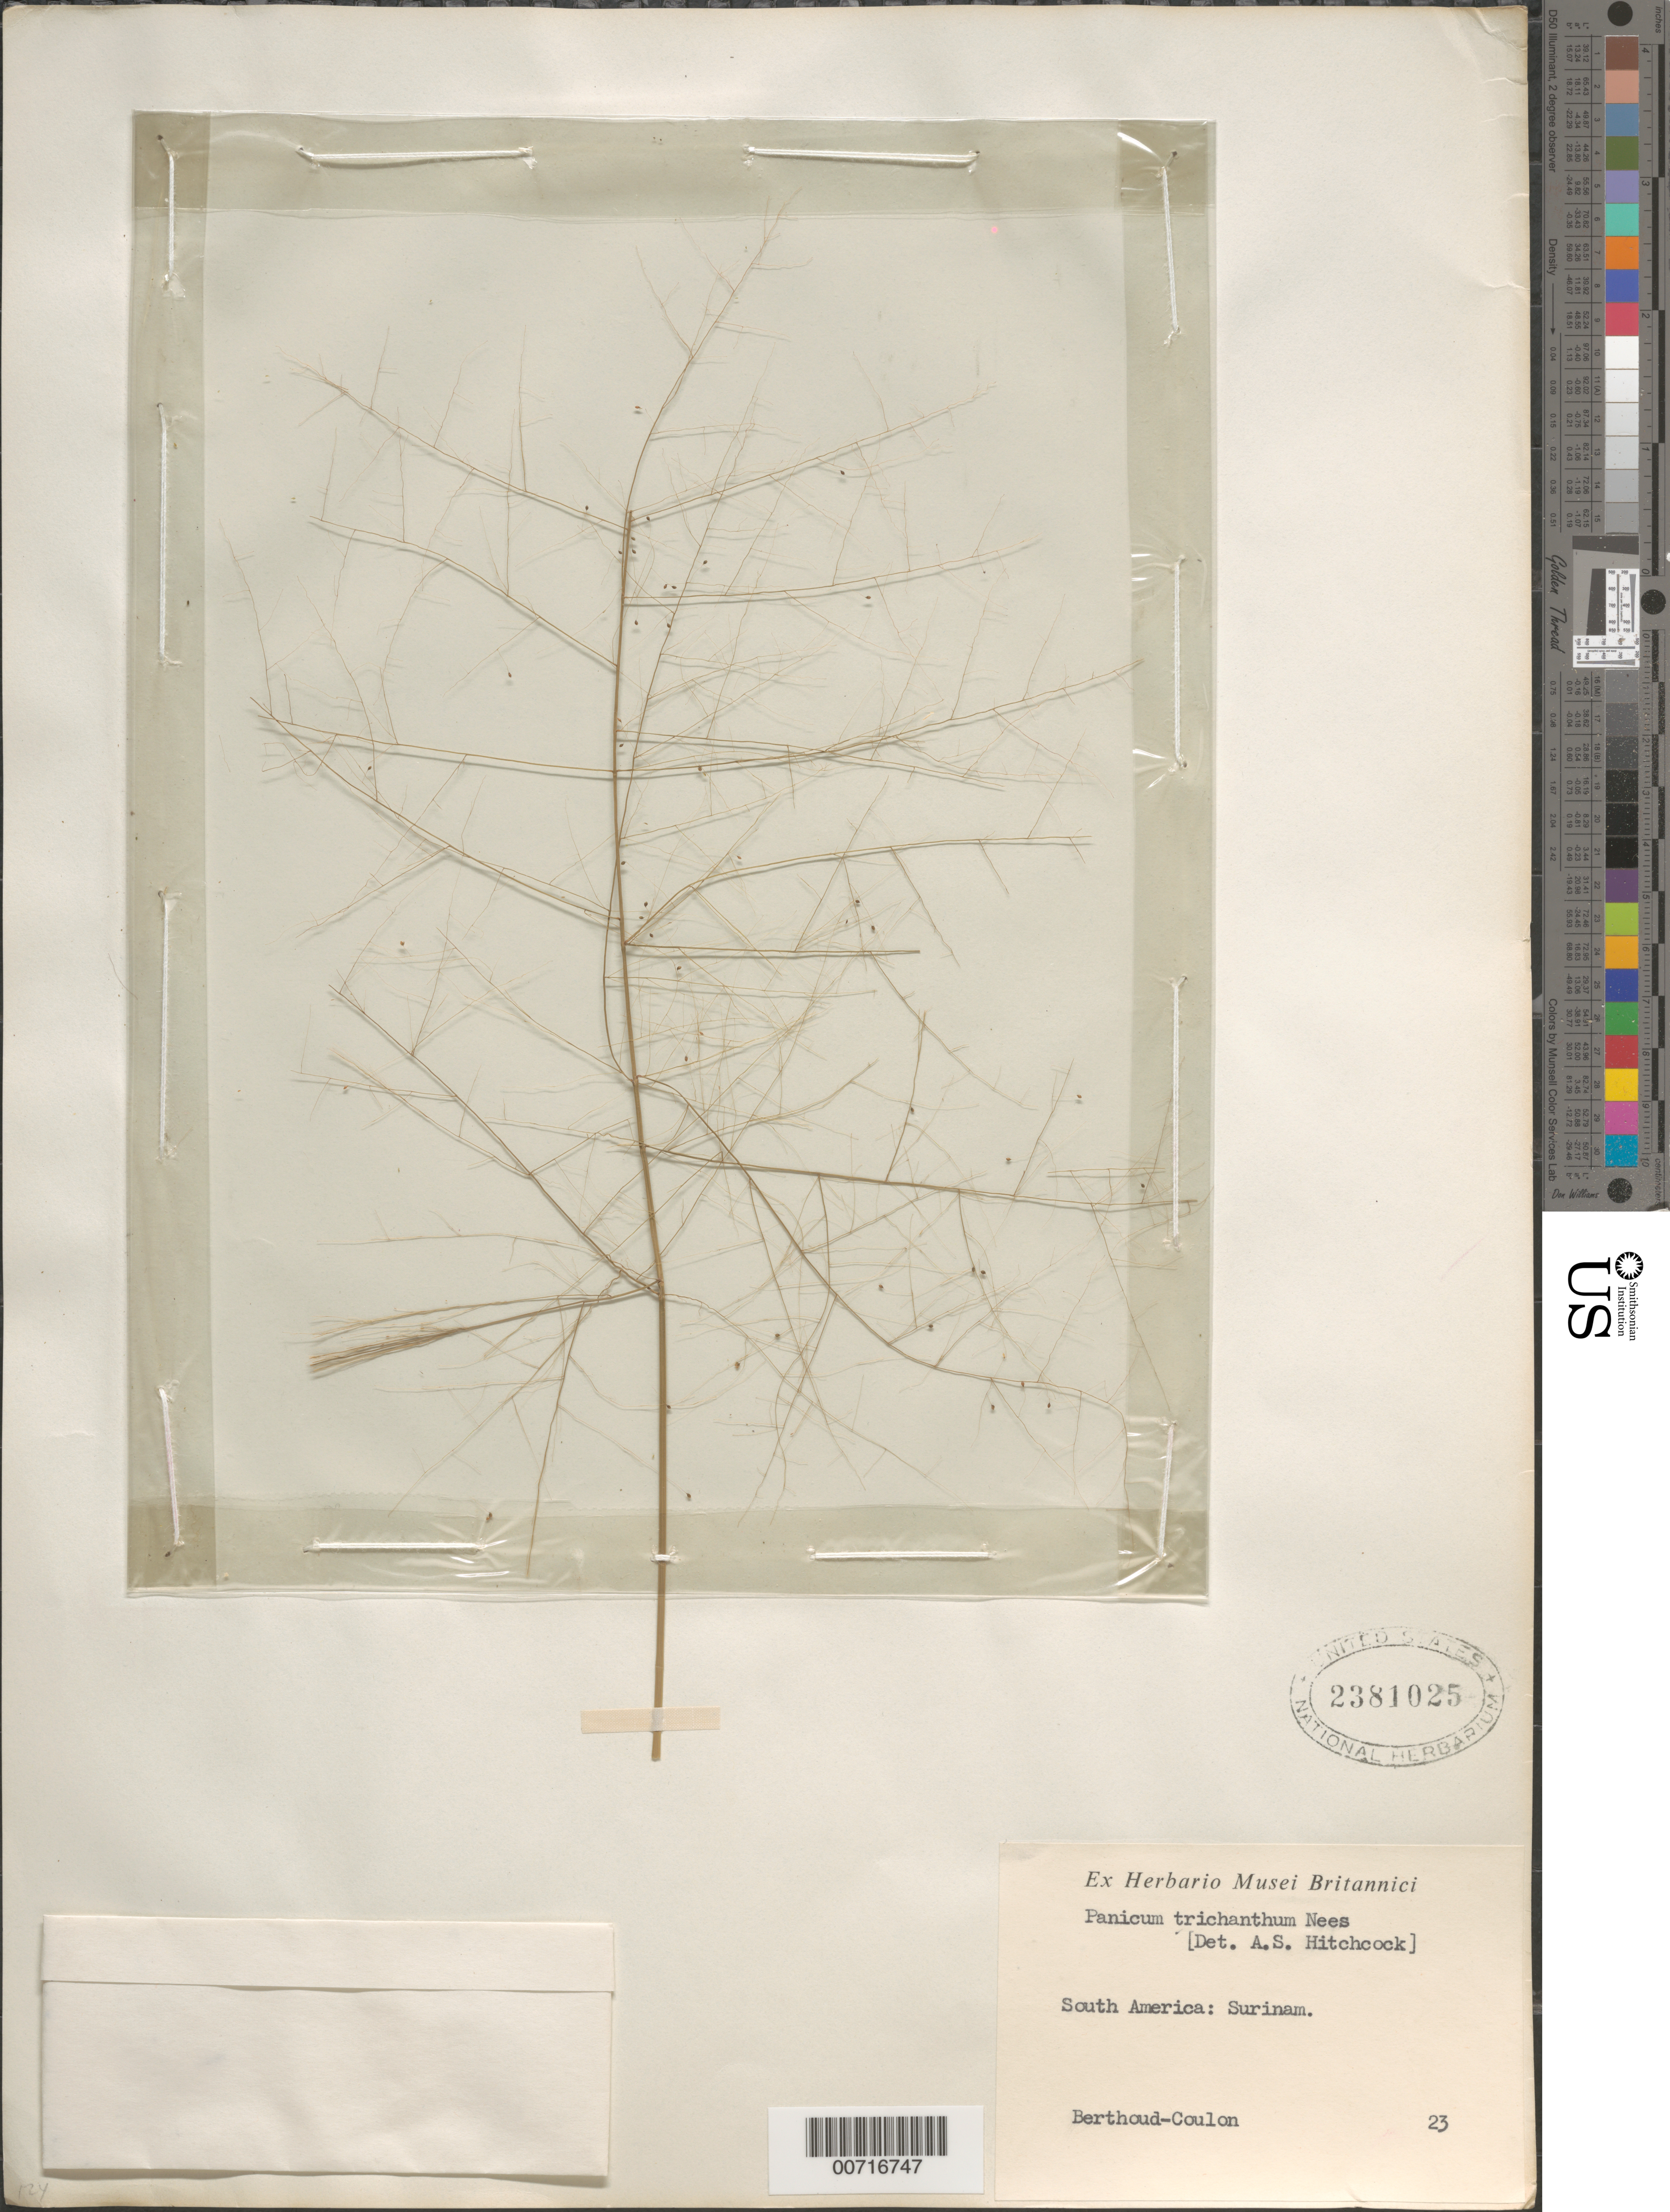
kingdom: Plantae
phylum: Tracheophyta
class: Liliopsida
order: Poales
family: Poaceae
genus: Panicum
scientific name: Panicum trichanthum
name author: Nees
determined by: Hitchcock, Albert S.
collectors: C. Berthoud-Coulon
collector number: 23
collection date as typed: s.d.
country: Suriname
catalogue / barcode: US 2381025